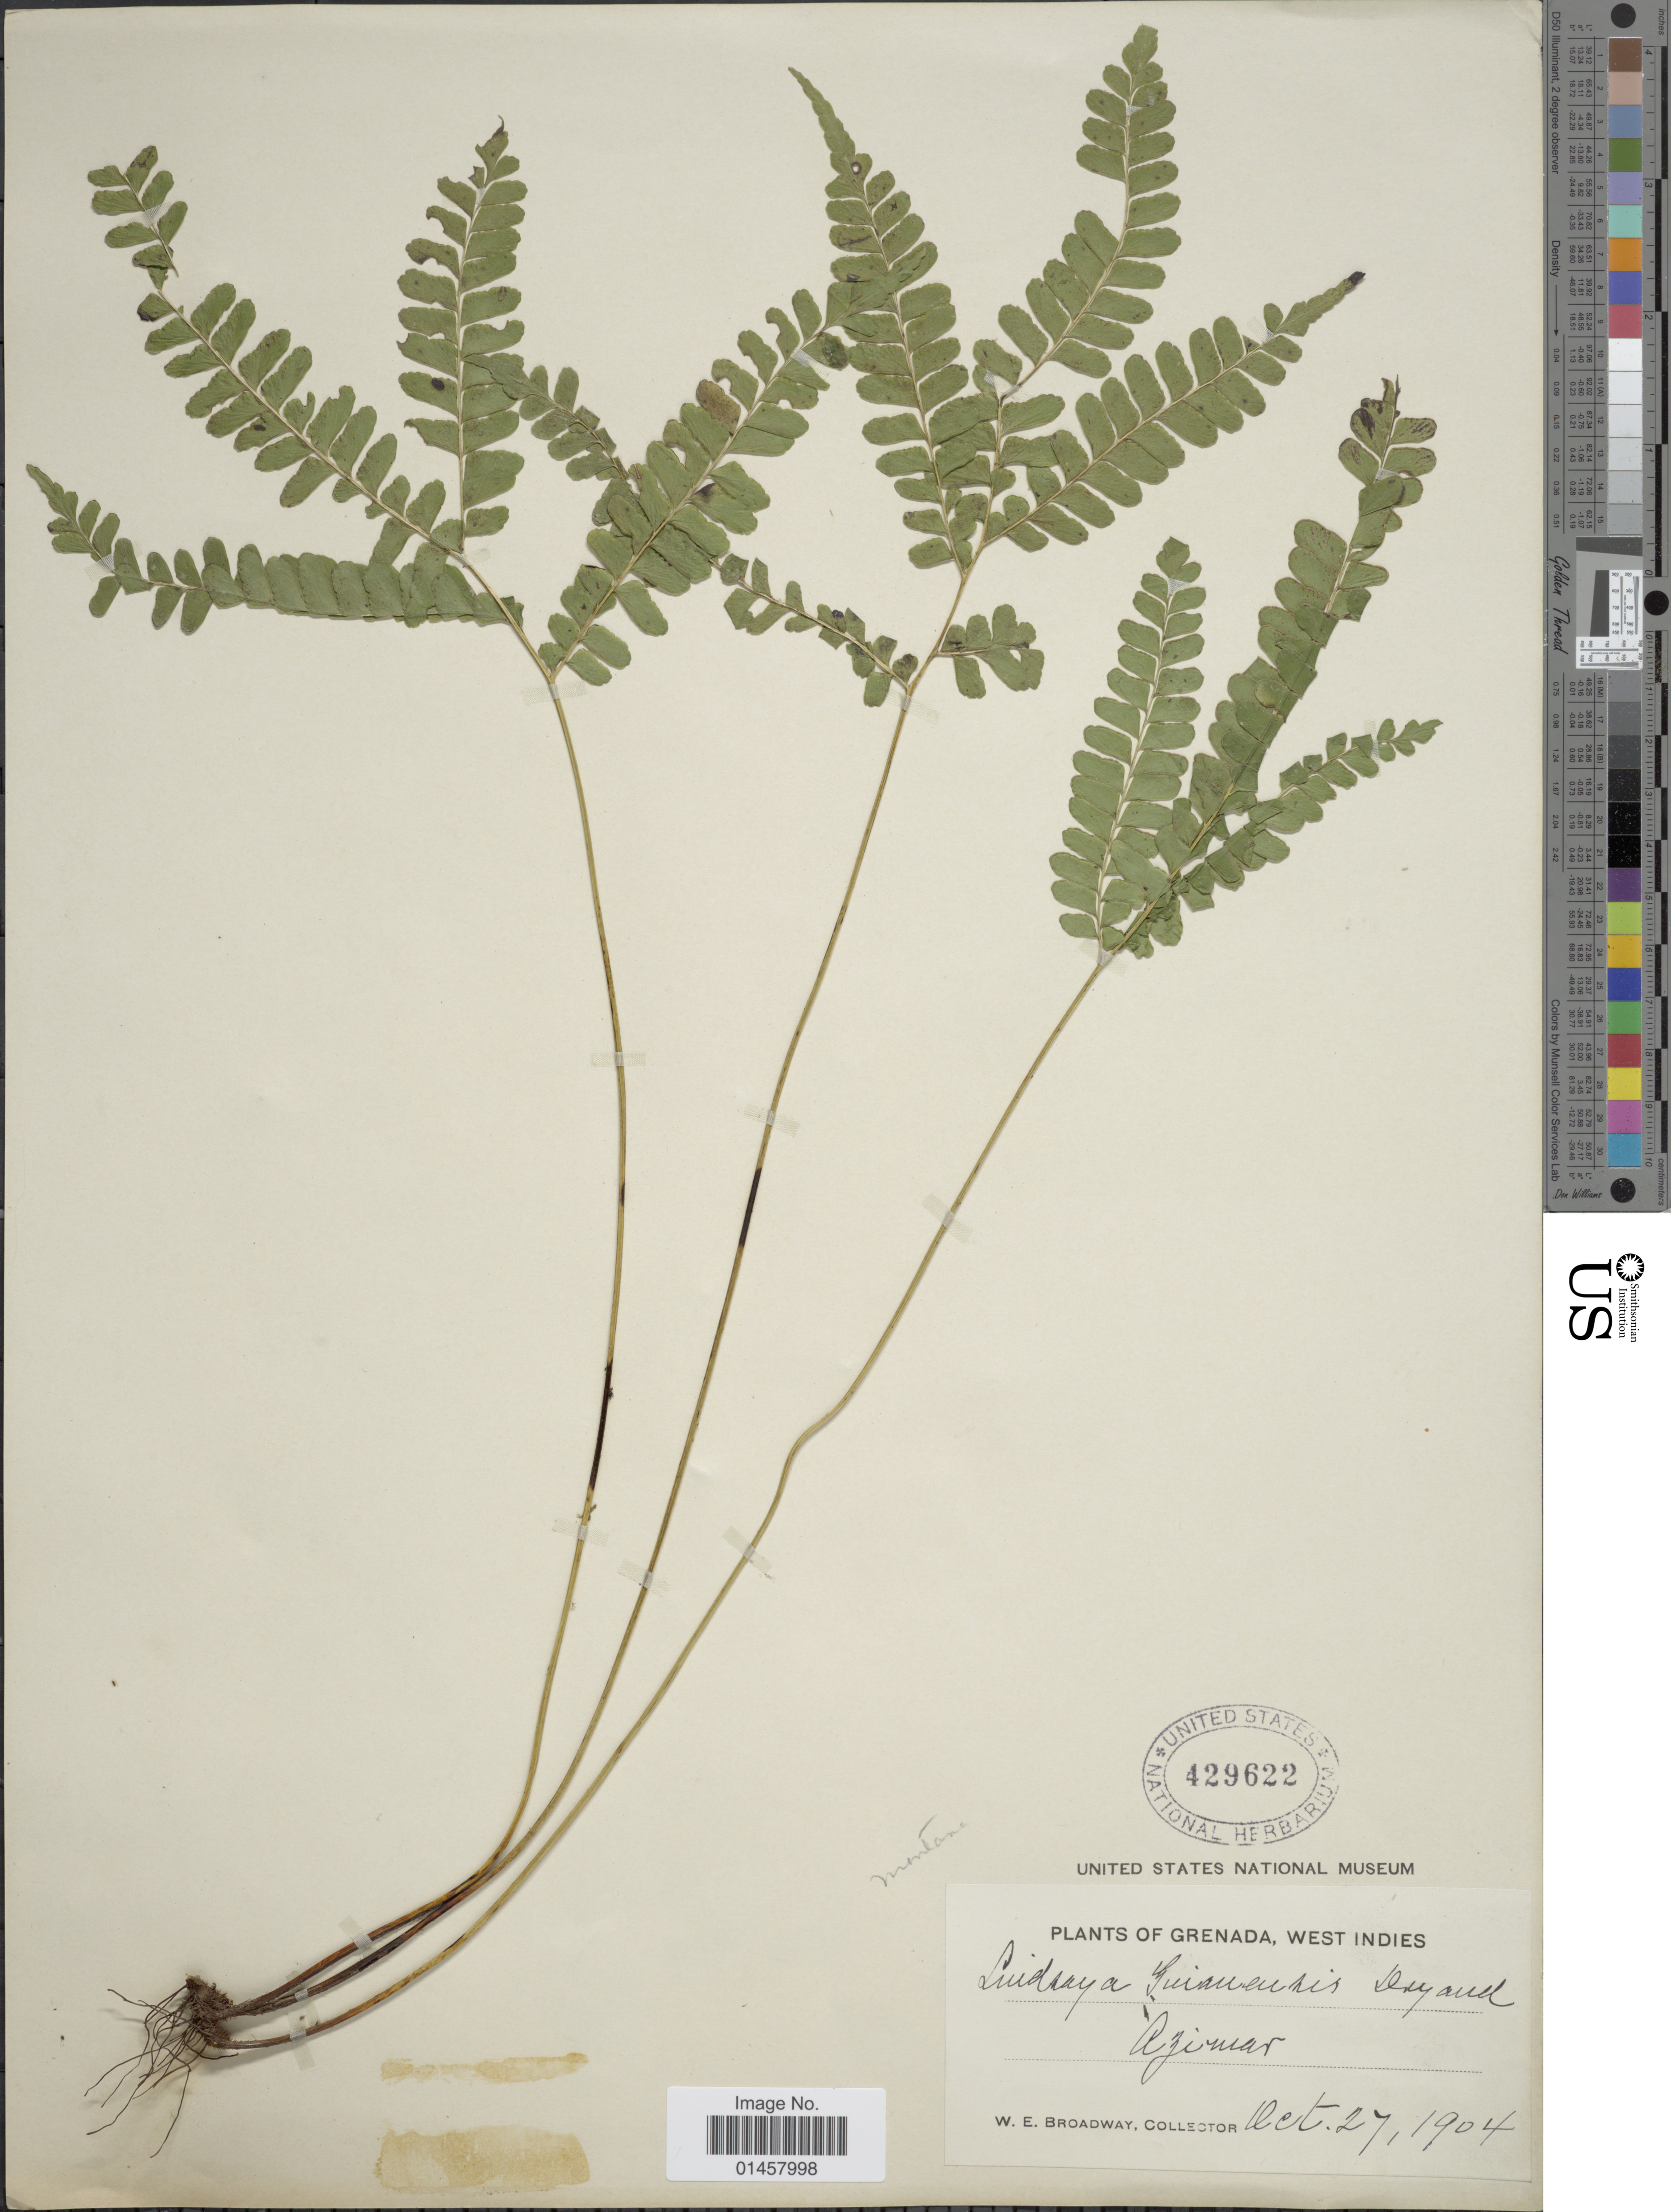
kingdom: Plantae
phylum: Tracheophyta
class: Polypodiopsida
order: Polypodiales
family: Lindsaeaceae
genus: Lindsaea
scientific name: Lindsaea quadrangularis subsp. antillensis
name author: K.U. Kramer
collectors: W. E. Broadway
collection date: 1904-10-27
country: Grenada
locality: Azimar.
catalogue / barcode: US 429622